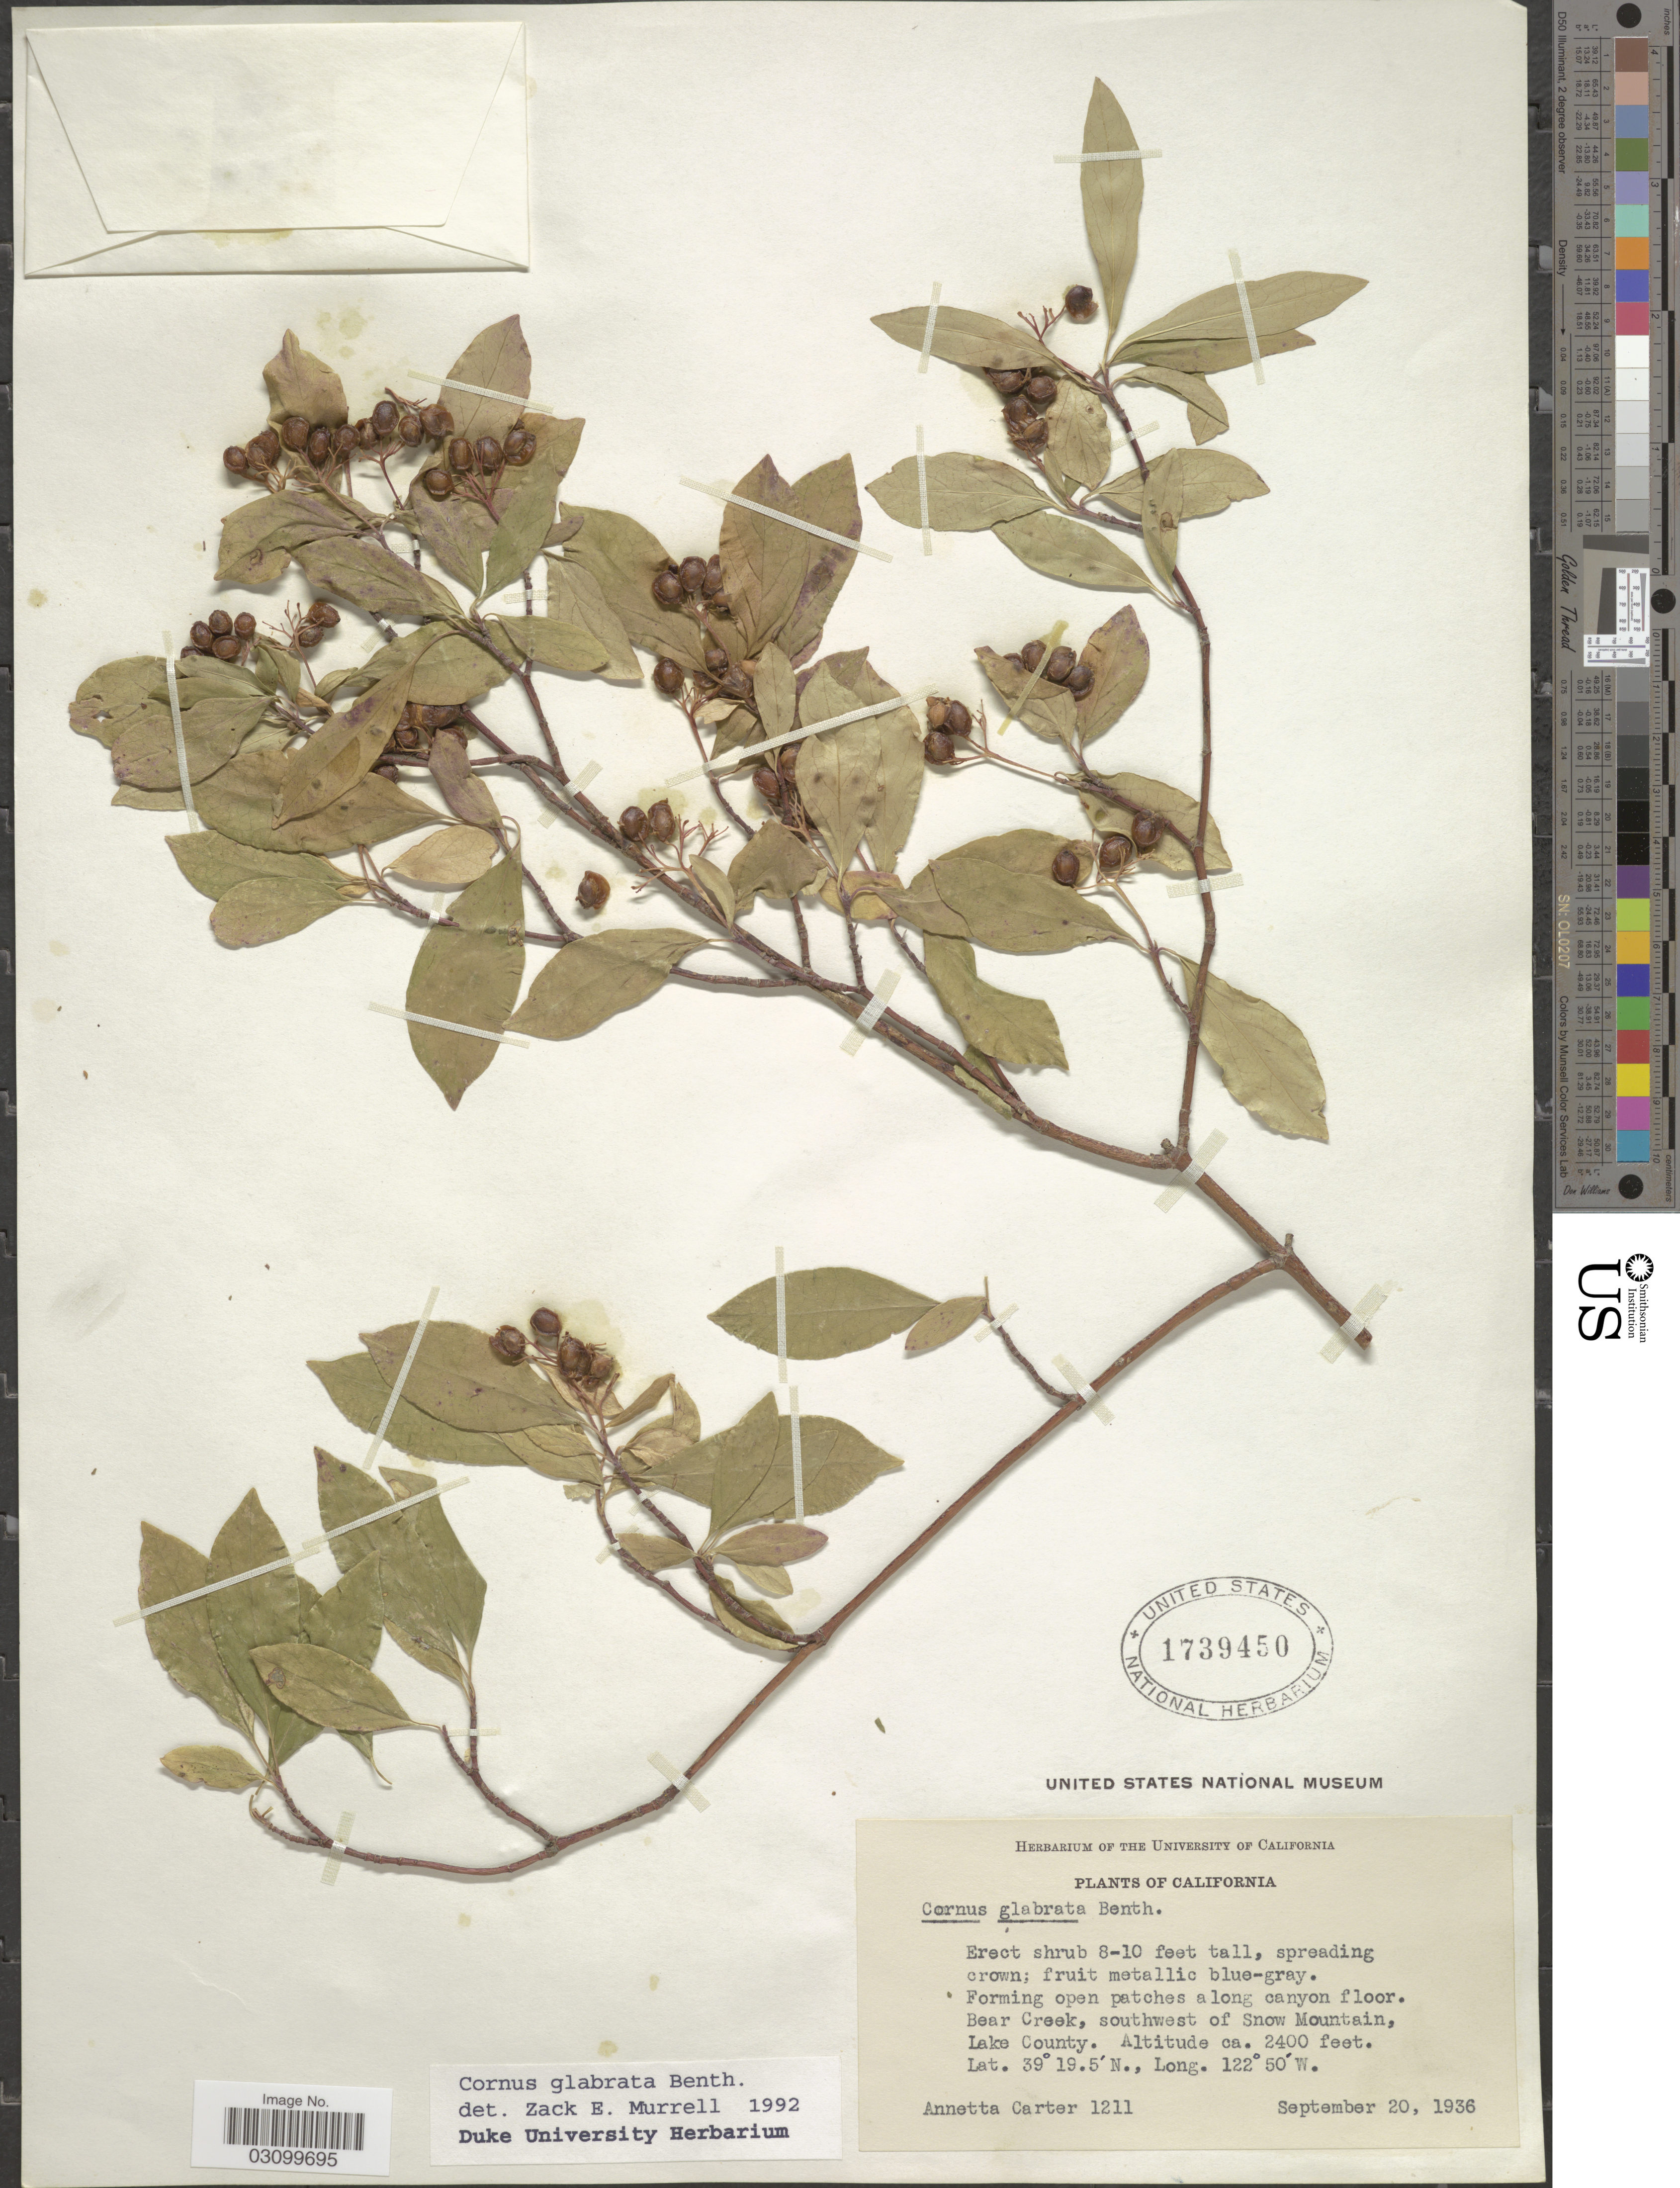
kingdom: Plantae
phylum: Tracheophyta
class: Magnoliopsida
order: Cornales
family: Cornaceae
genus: Cornus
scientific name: Cornus glabrata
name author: Benth.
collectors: A. Carter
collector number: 1211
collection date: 1936-09-20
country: United States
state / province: California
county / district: Lake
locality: Bear Creek, southwest of Snow Mountain, Lake County.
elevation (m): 732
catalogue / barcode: US 1739450